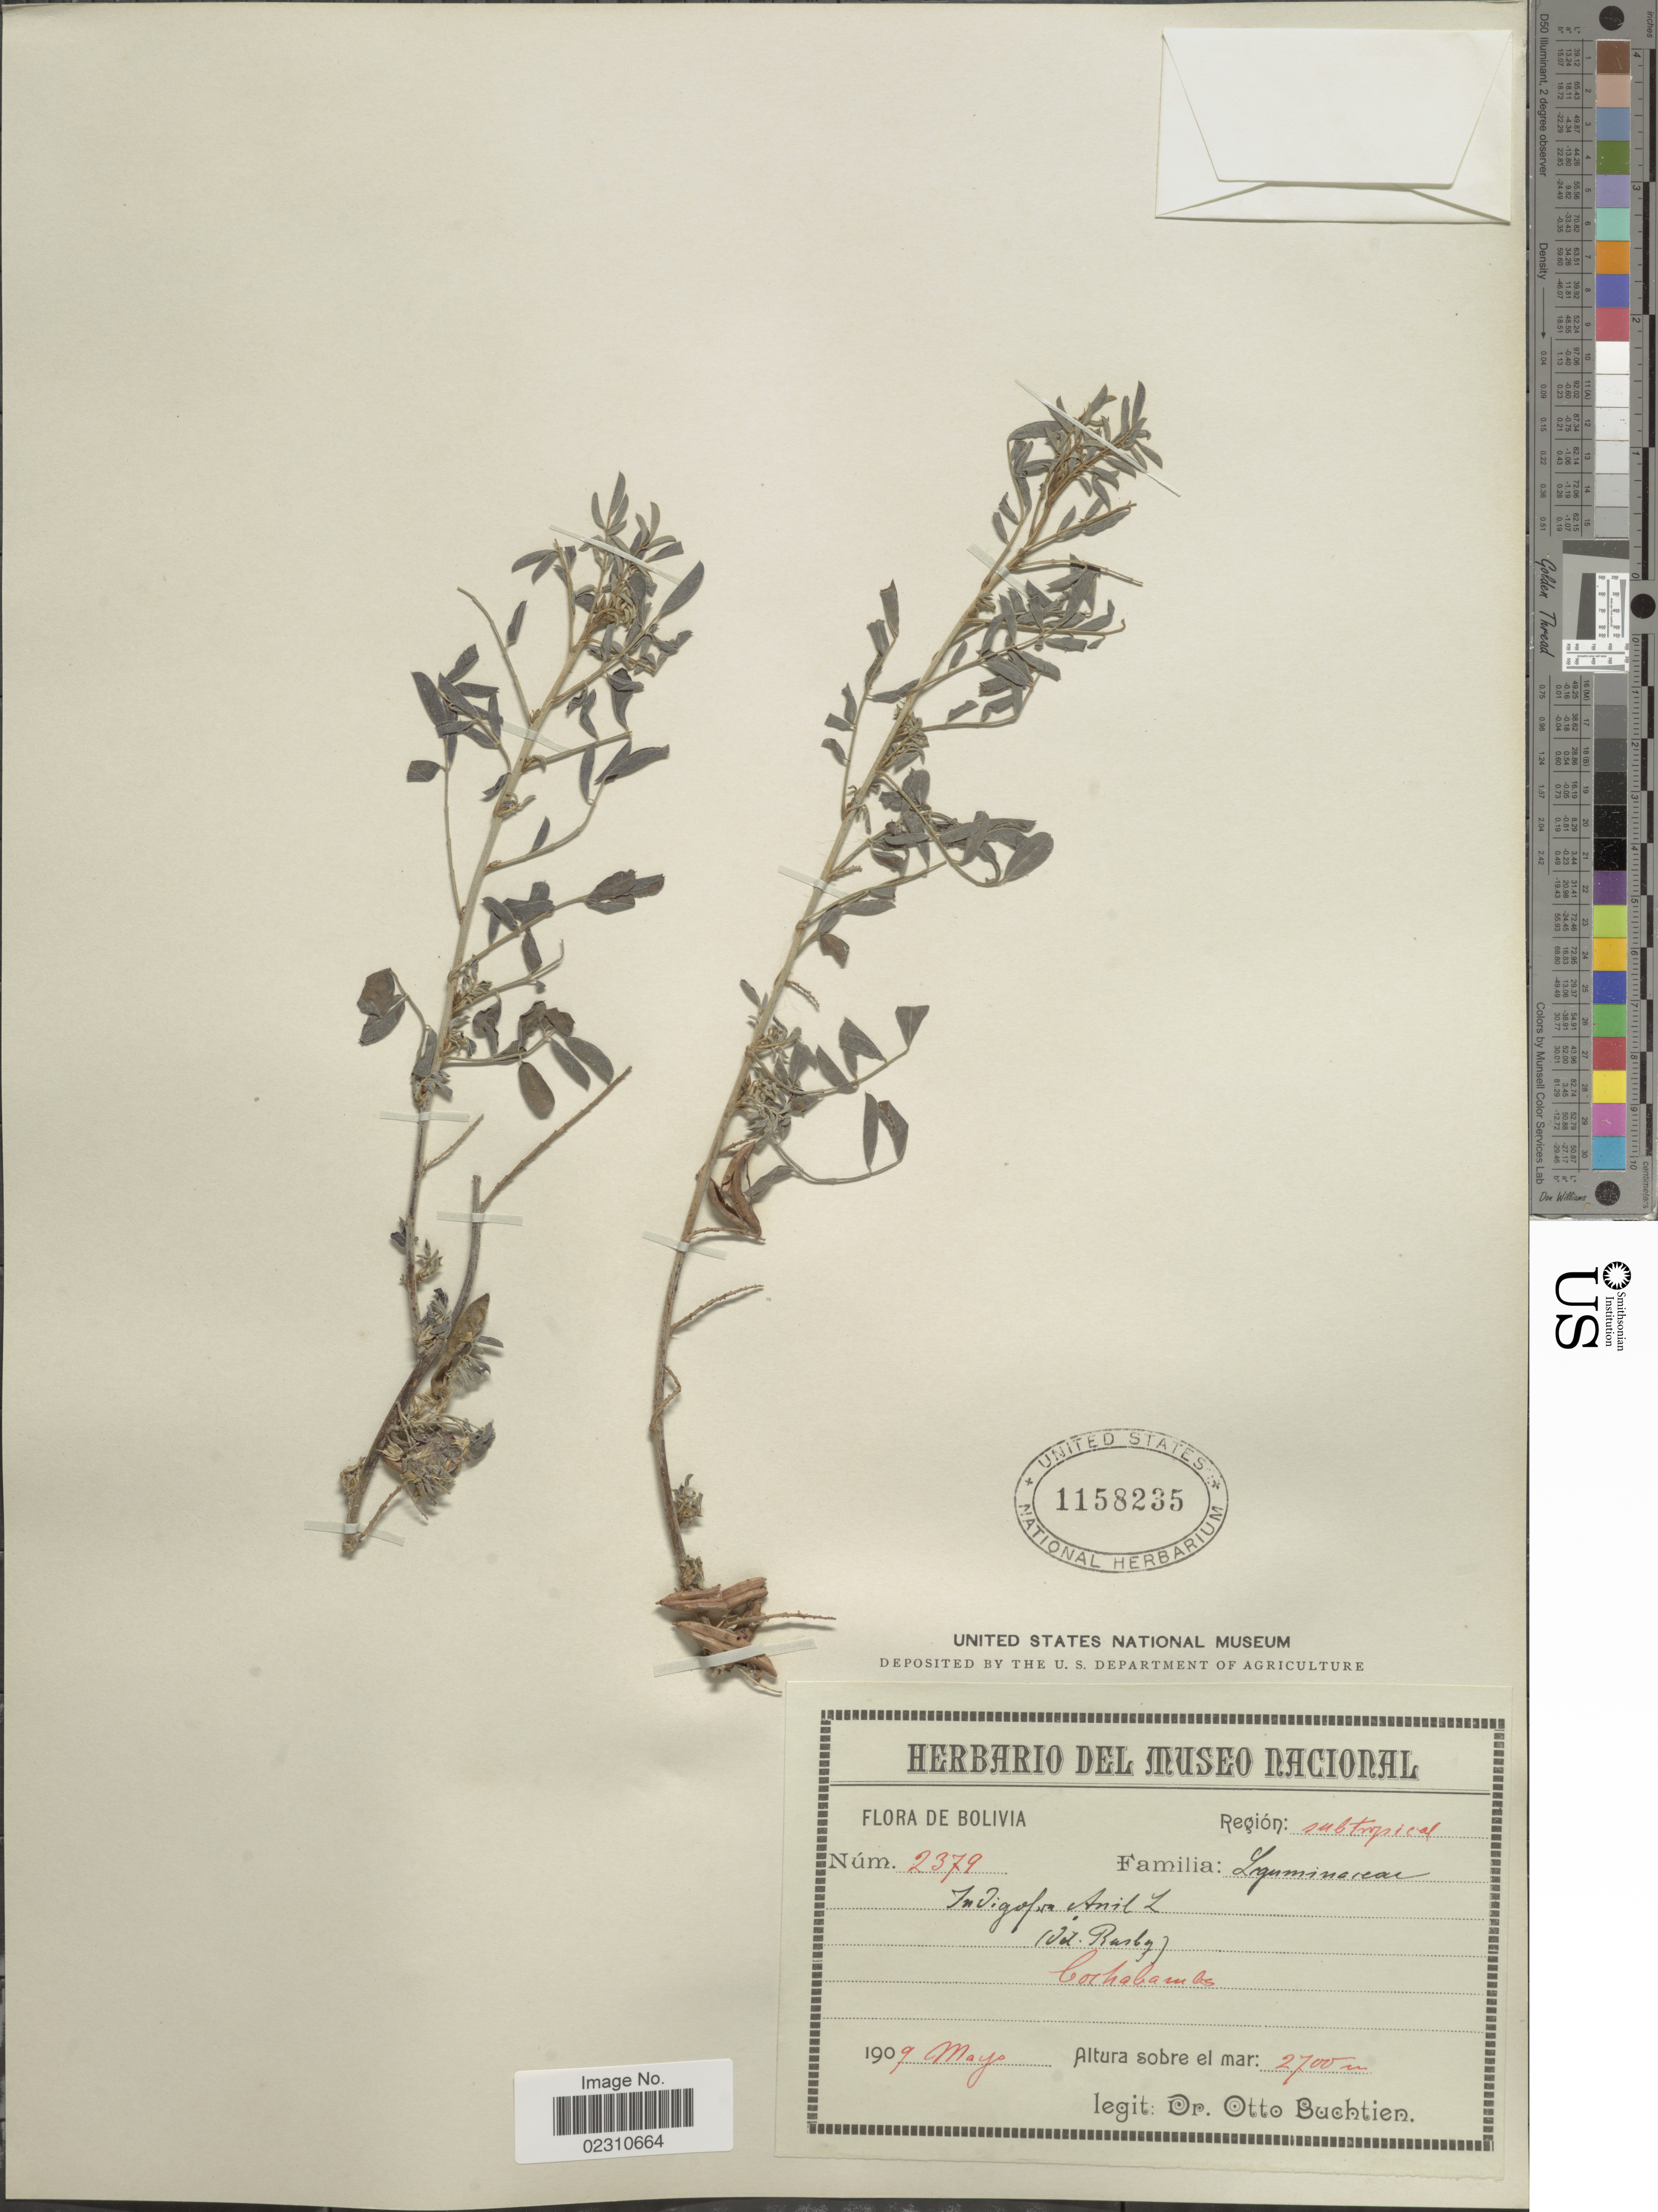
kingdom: Plantae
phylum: Tracheophyta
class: Magnoliopsida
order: Fabales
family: Fabaceae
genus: Indigofera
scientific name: Indigofera suffruticosa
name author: Mill.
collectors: O. Buchtien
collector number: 2379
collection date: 1909-05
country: Bolivia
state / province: Cochabamba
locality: Cochabamba.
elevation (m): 2700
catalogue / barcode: US 1158235